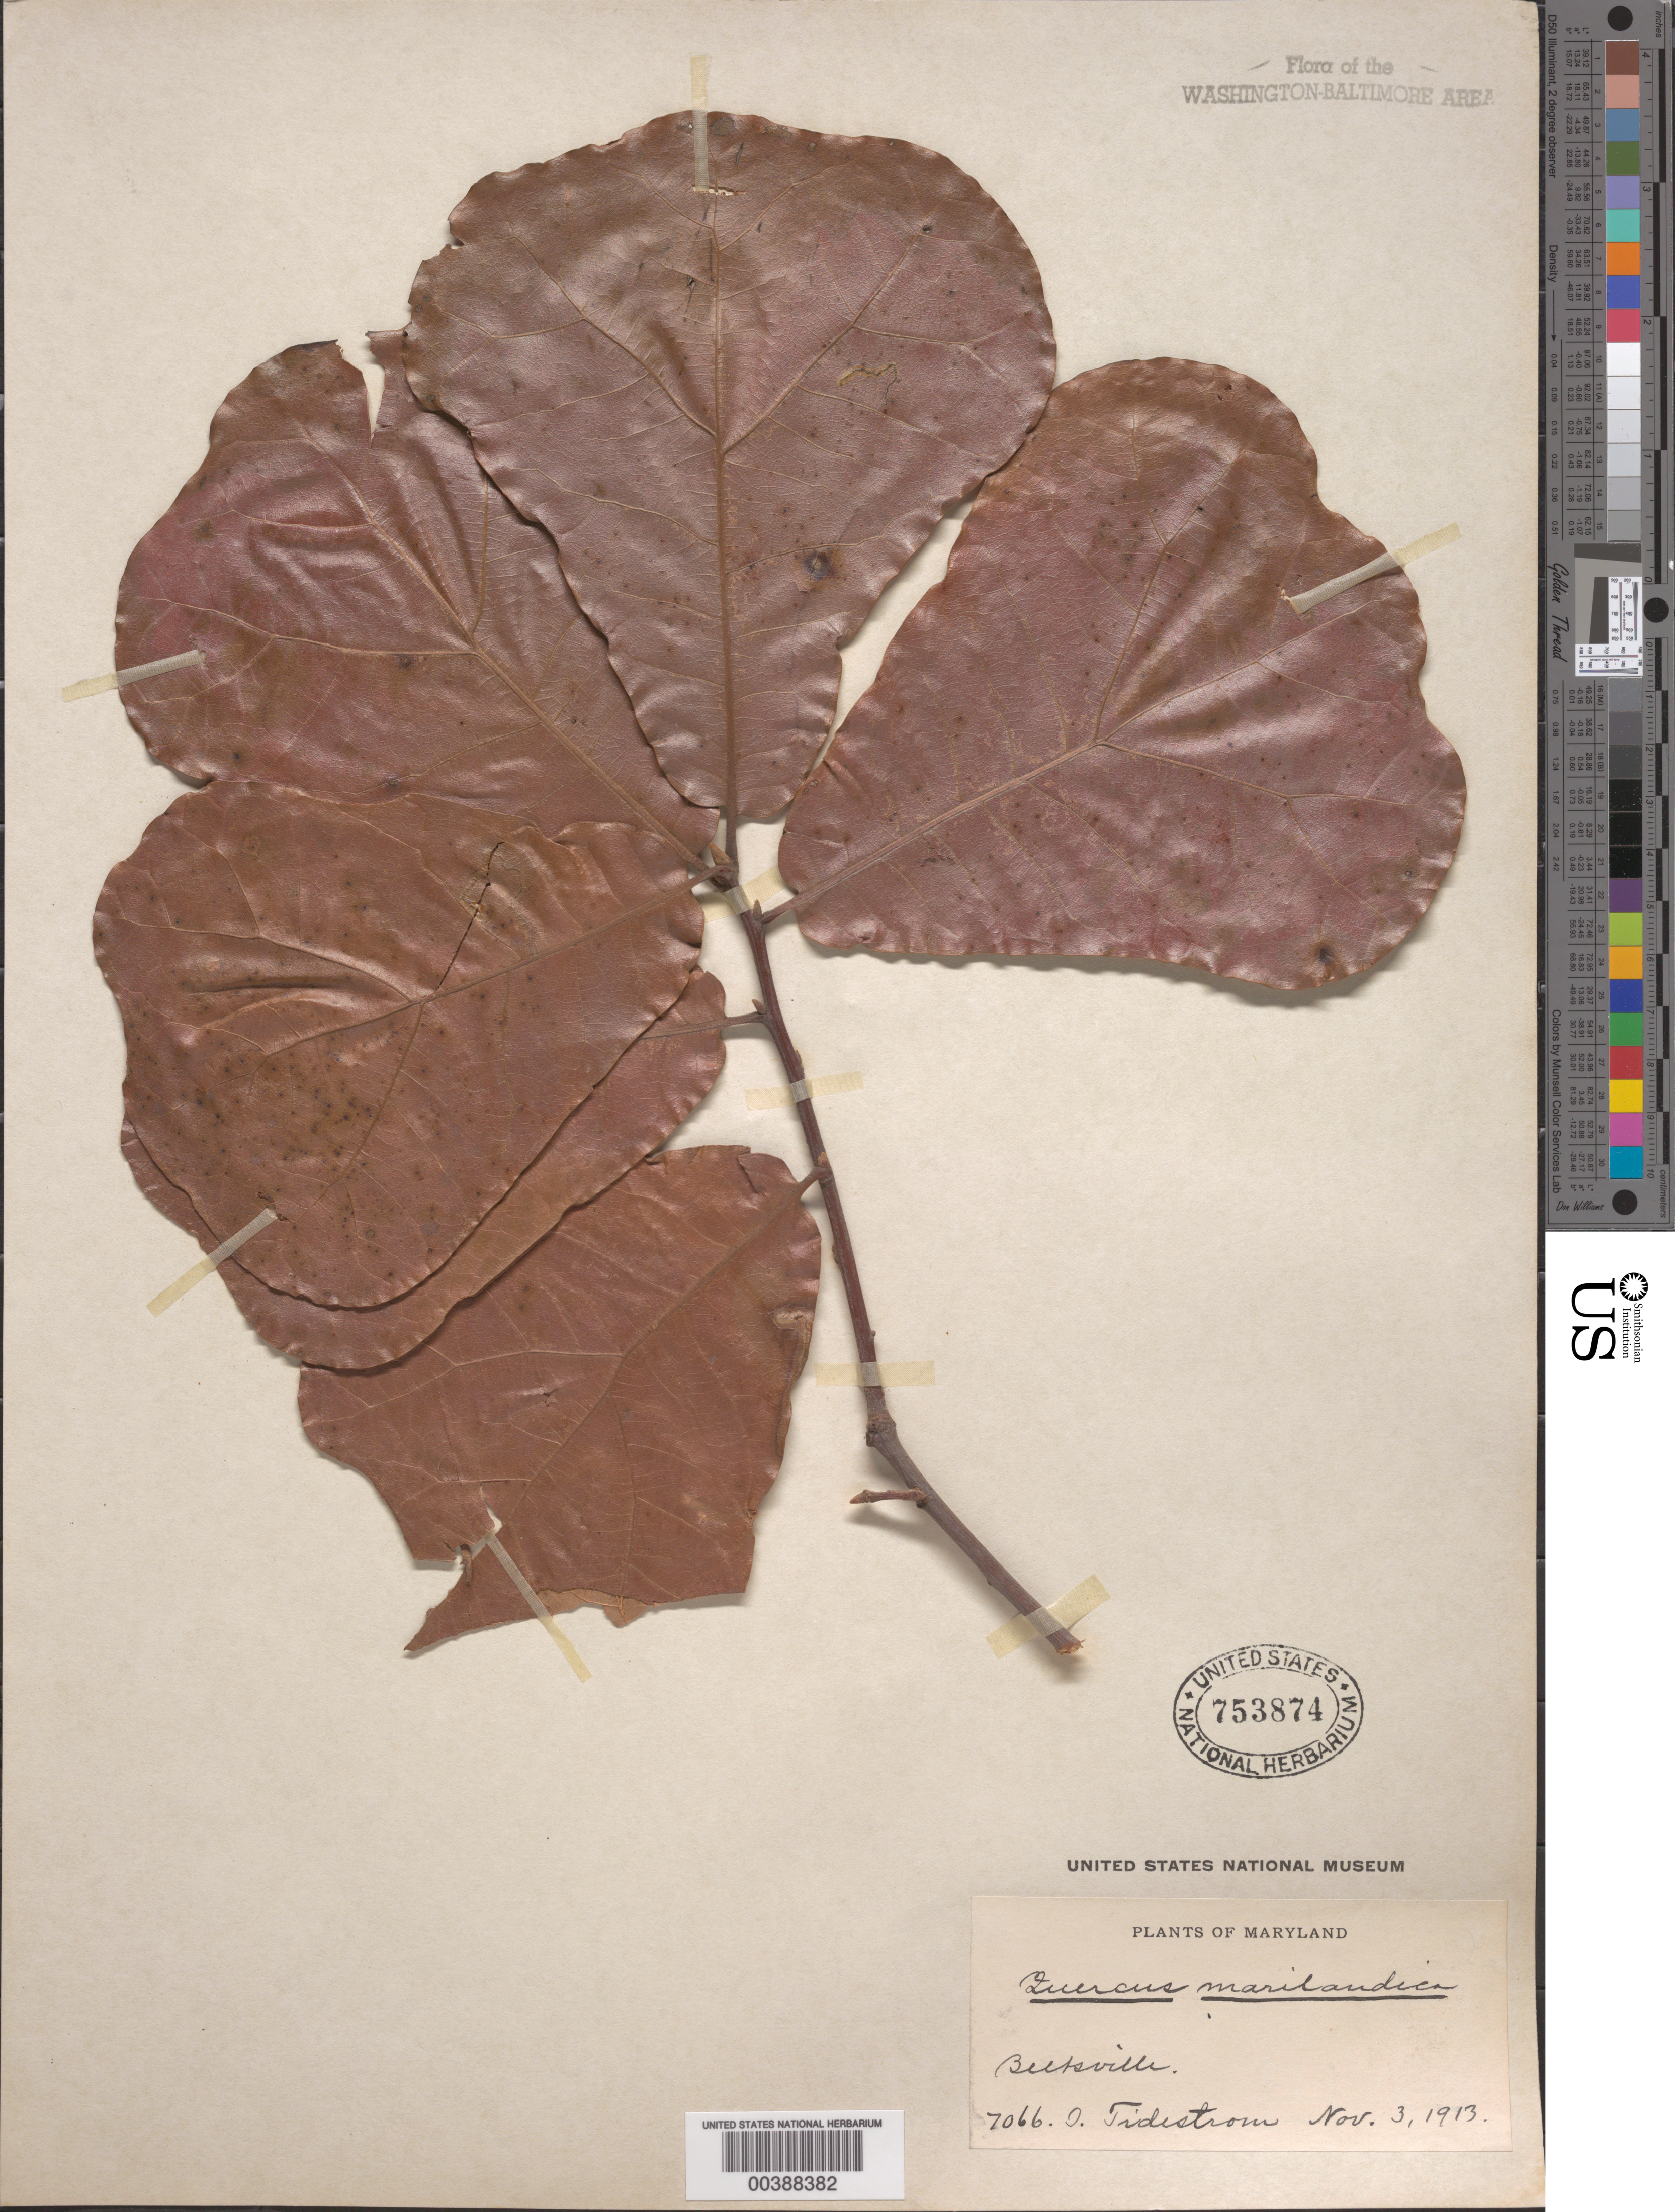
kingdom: Plantae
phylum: Tracheophyta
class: Magnoliopsida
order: Fagales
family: Fagaceae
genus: Quercus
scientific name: Quercus marilandica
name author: (L.) Münchh.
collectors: I. F. Tidestrom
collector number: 7066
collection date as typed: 03 Nov 1913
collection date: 1913-11-03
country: United States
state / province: Maryland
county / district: Prince George's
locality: Beltsville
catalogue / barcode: US 753874